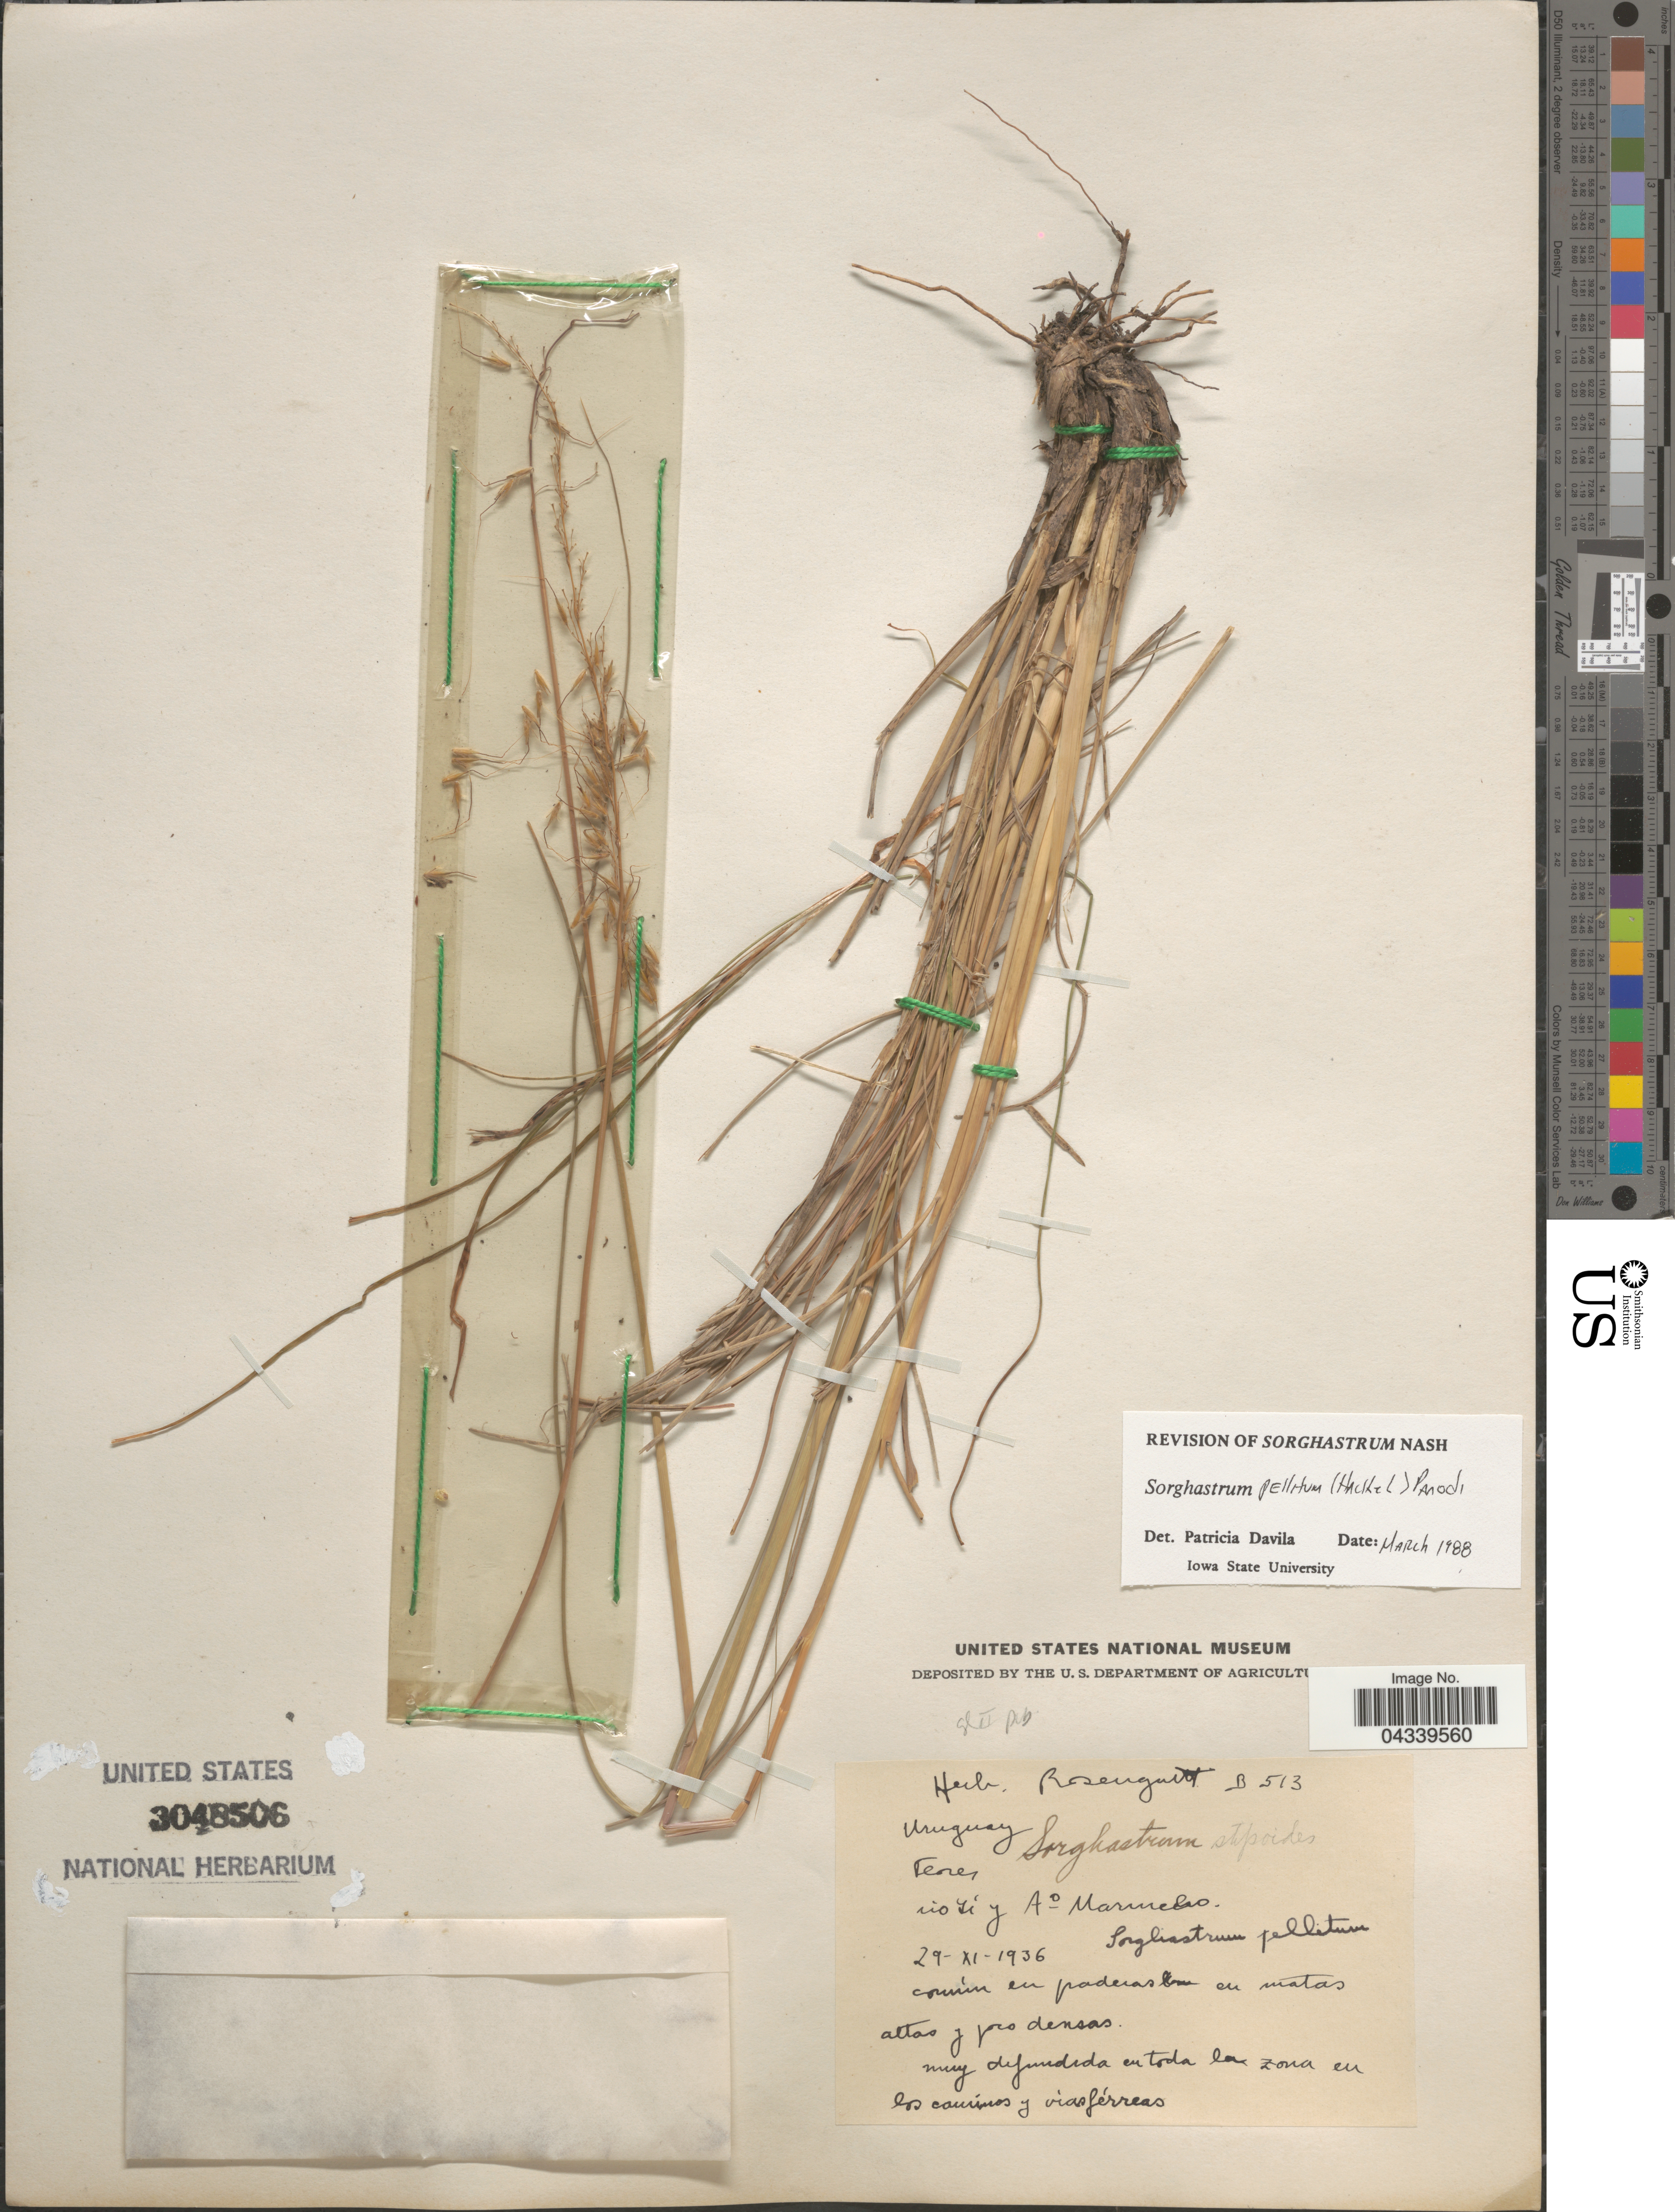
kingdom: Plantae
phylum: Tracheophyta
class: Liliopsida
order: Poales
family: Poaceae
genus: Sorghastrum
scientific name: Sorghastrum pellitum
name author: (Hack.) Parodi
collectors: Rosengurtt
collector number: B513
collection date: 1936-11-29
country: Uruguay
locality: Teores. Rio Yí y A° Marincho.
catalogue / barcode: US 3048506